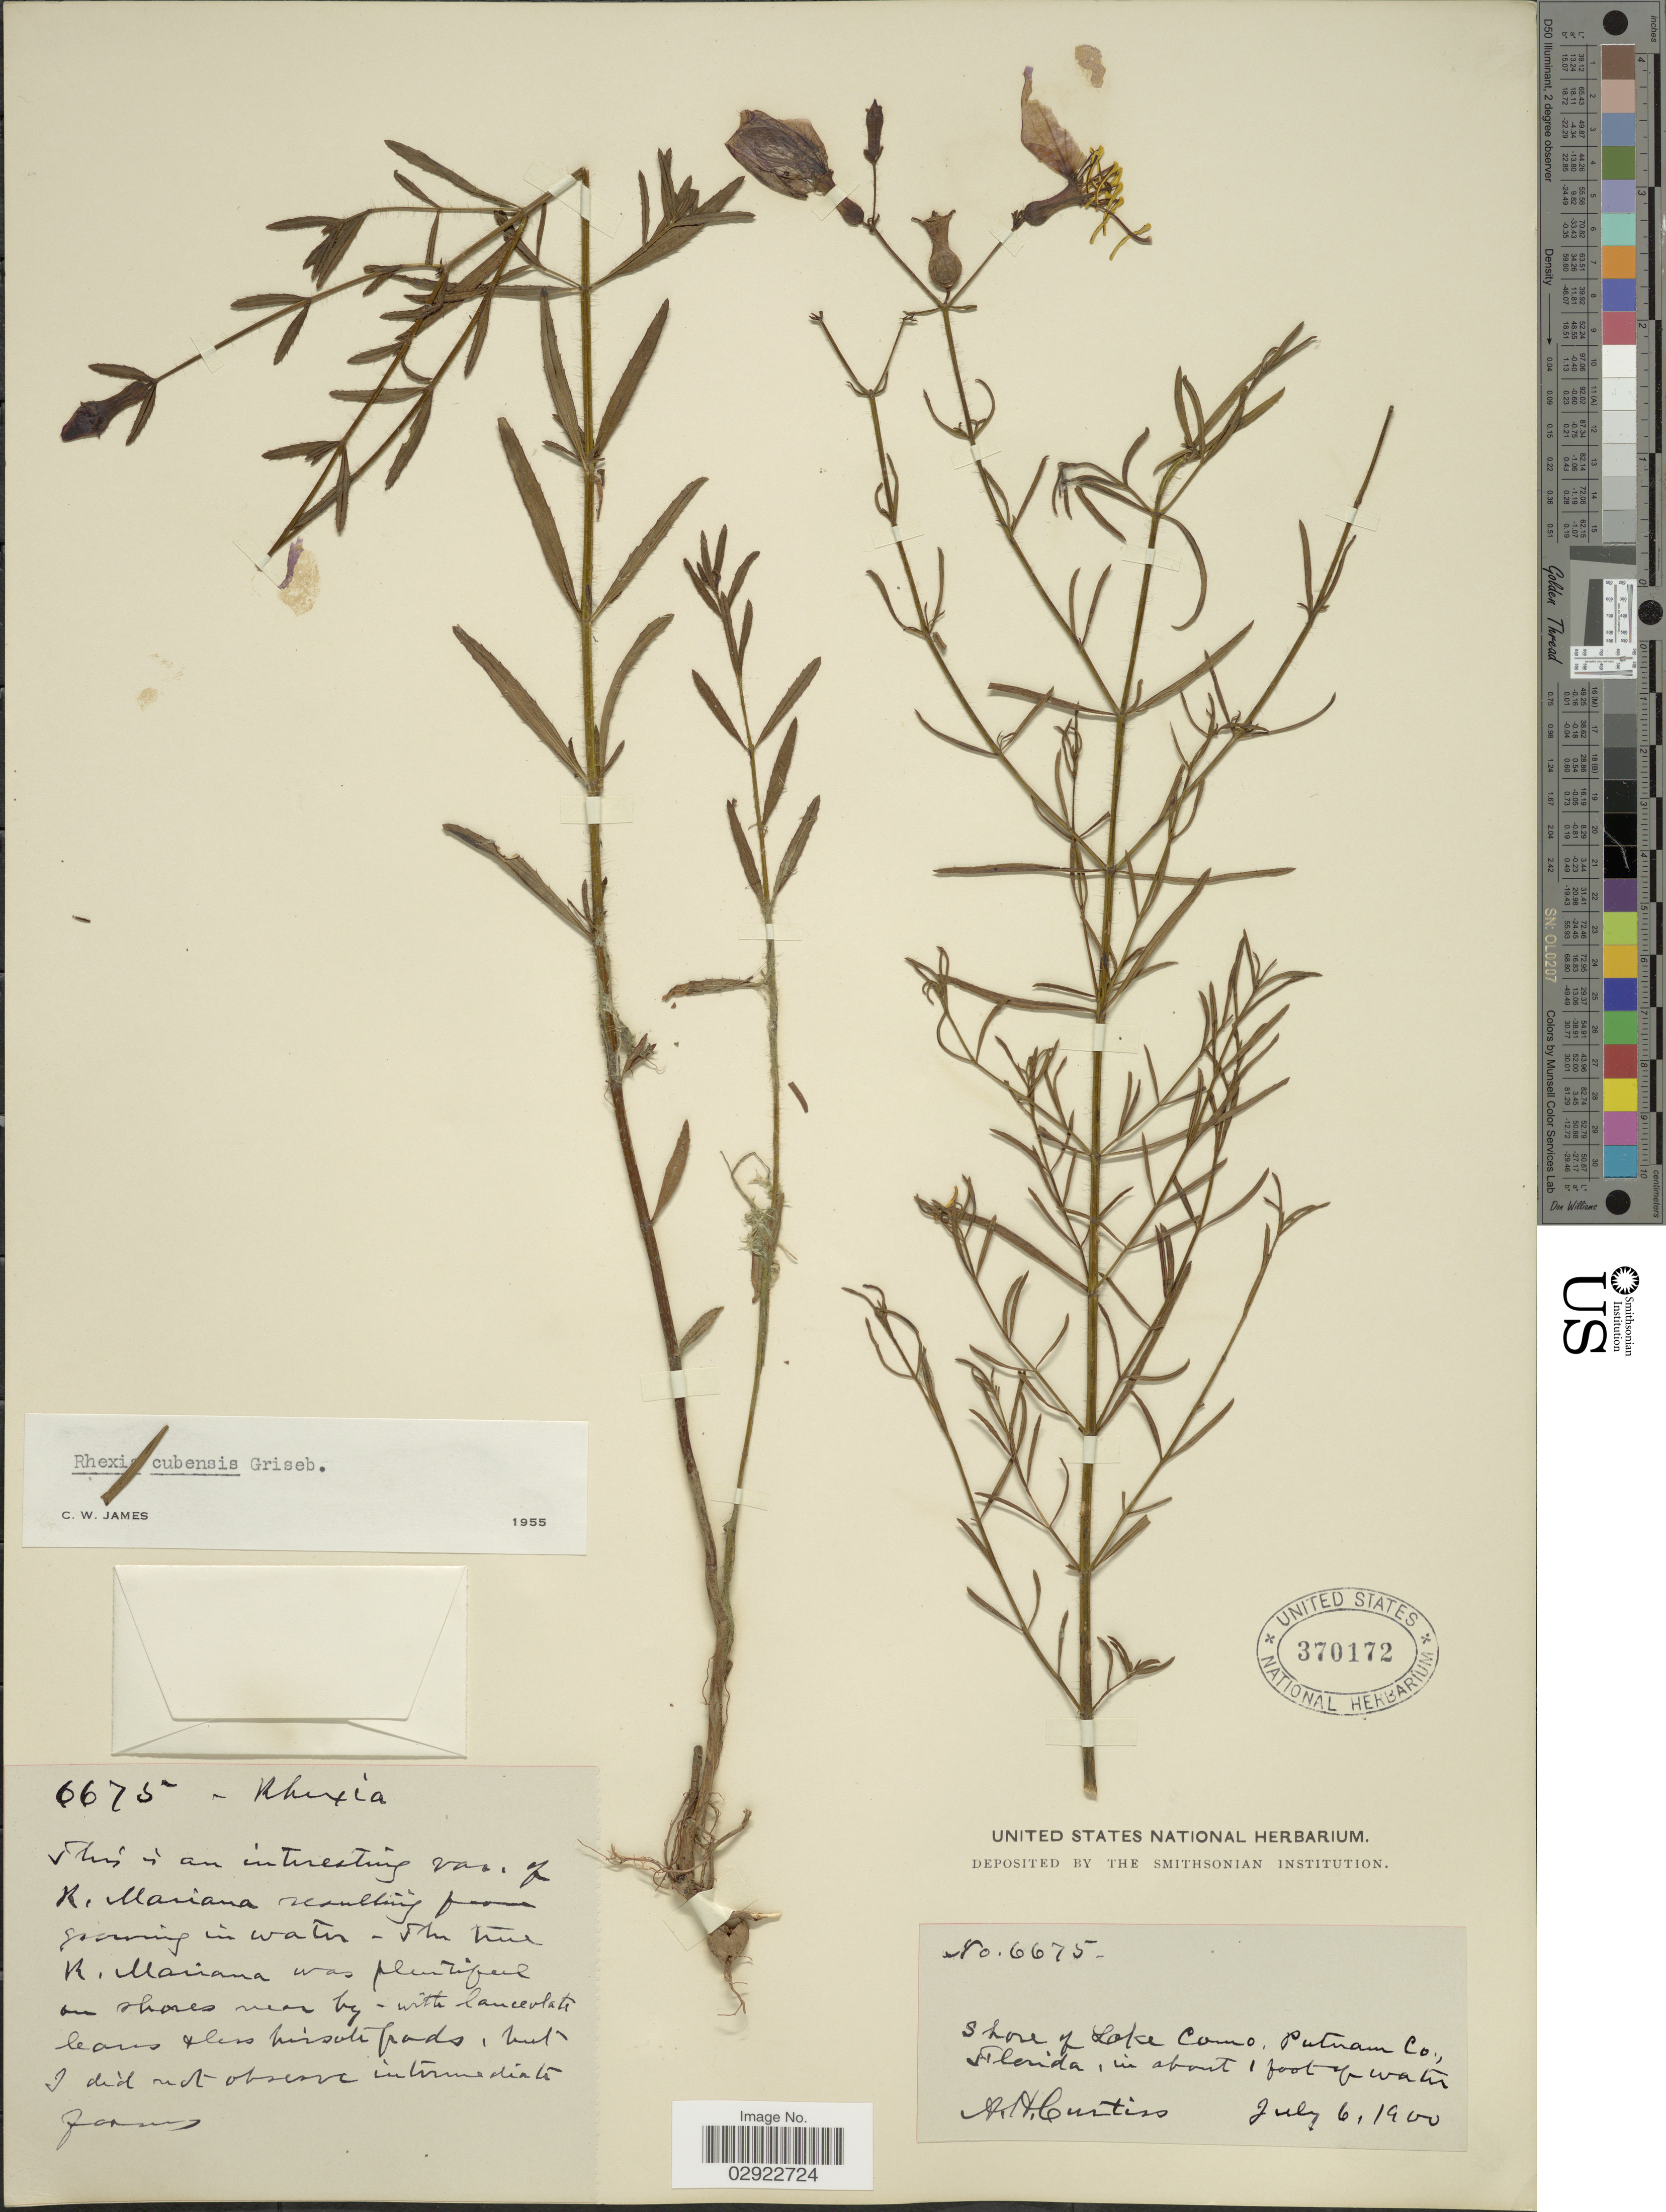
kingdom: Plantae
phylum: Tracheophyta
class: Magnoliopsida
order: Myrtales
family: Melastomataceae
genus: Rhexia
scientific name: Rhexia cubensis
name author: Griseb.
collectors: A. H. Curtiss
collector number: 6675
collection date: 1900-07-06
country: United States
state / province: Florida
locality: Shore of Lake Como, Putnam Co.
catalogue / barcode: US 370172